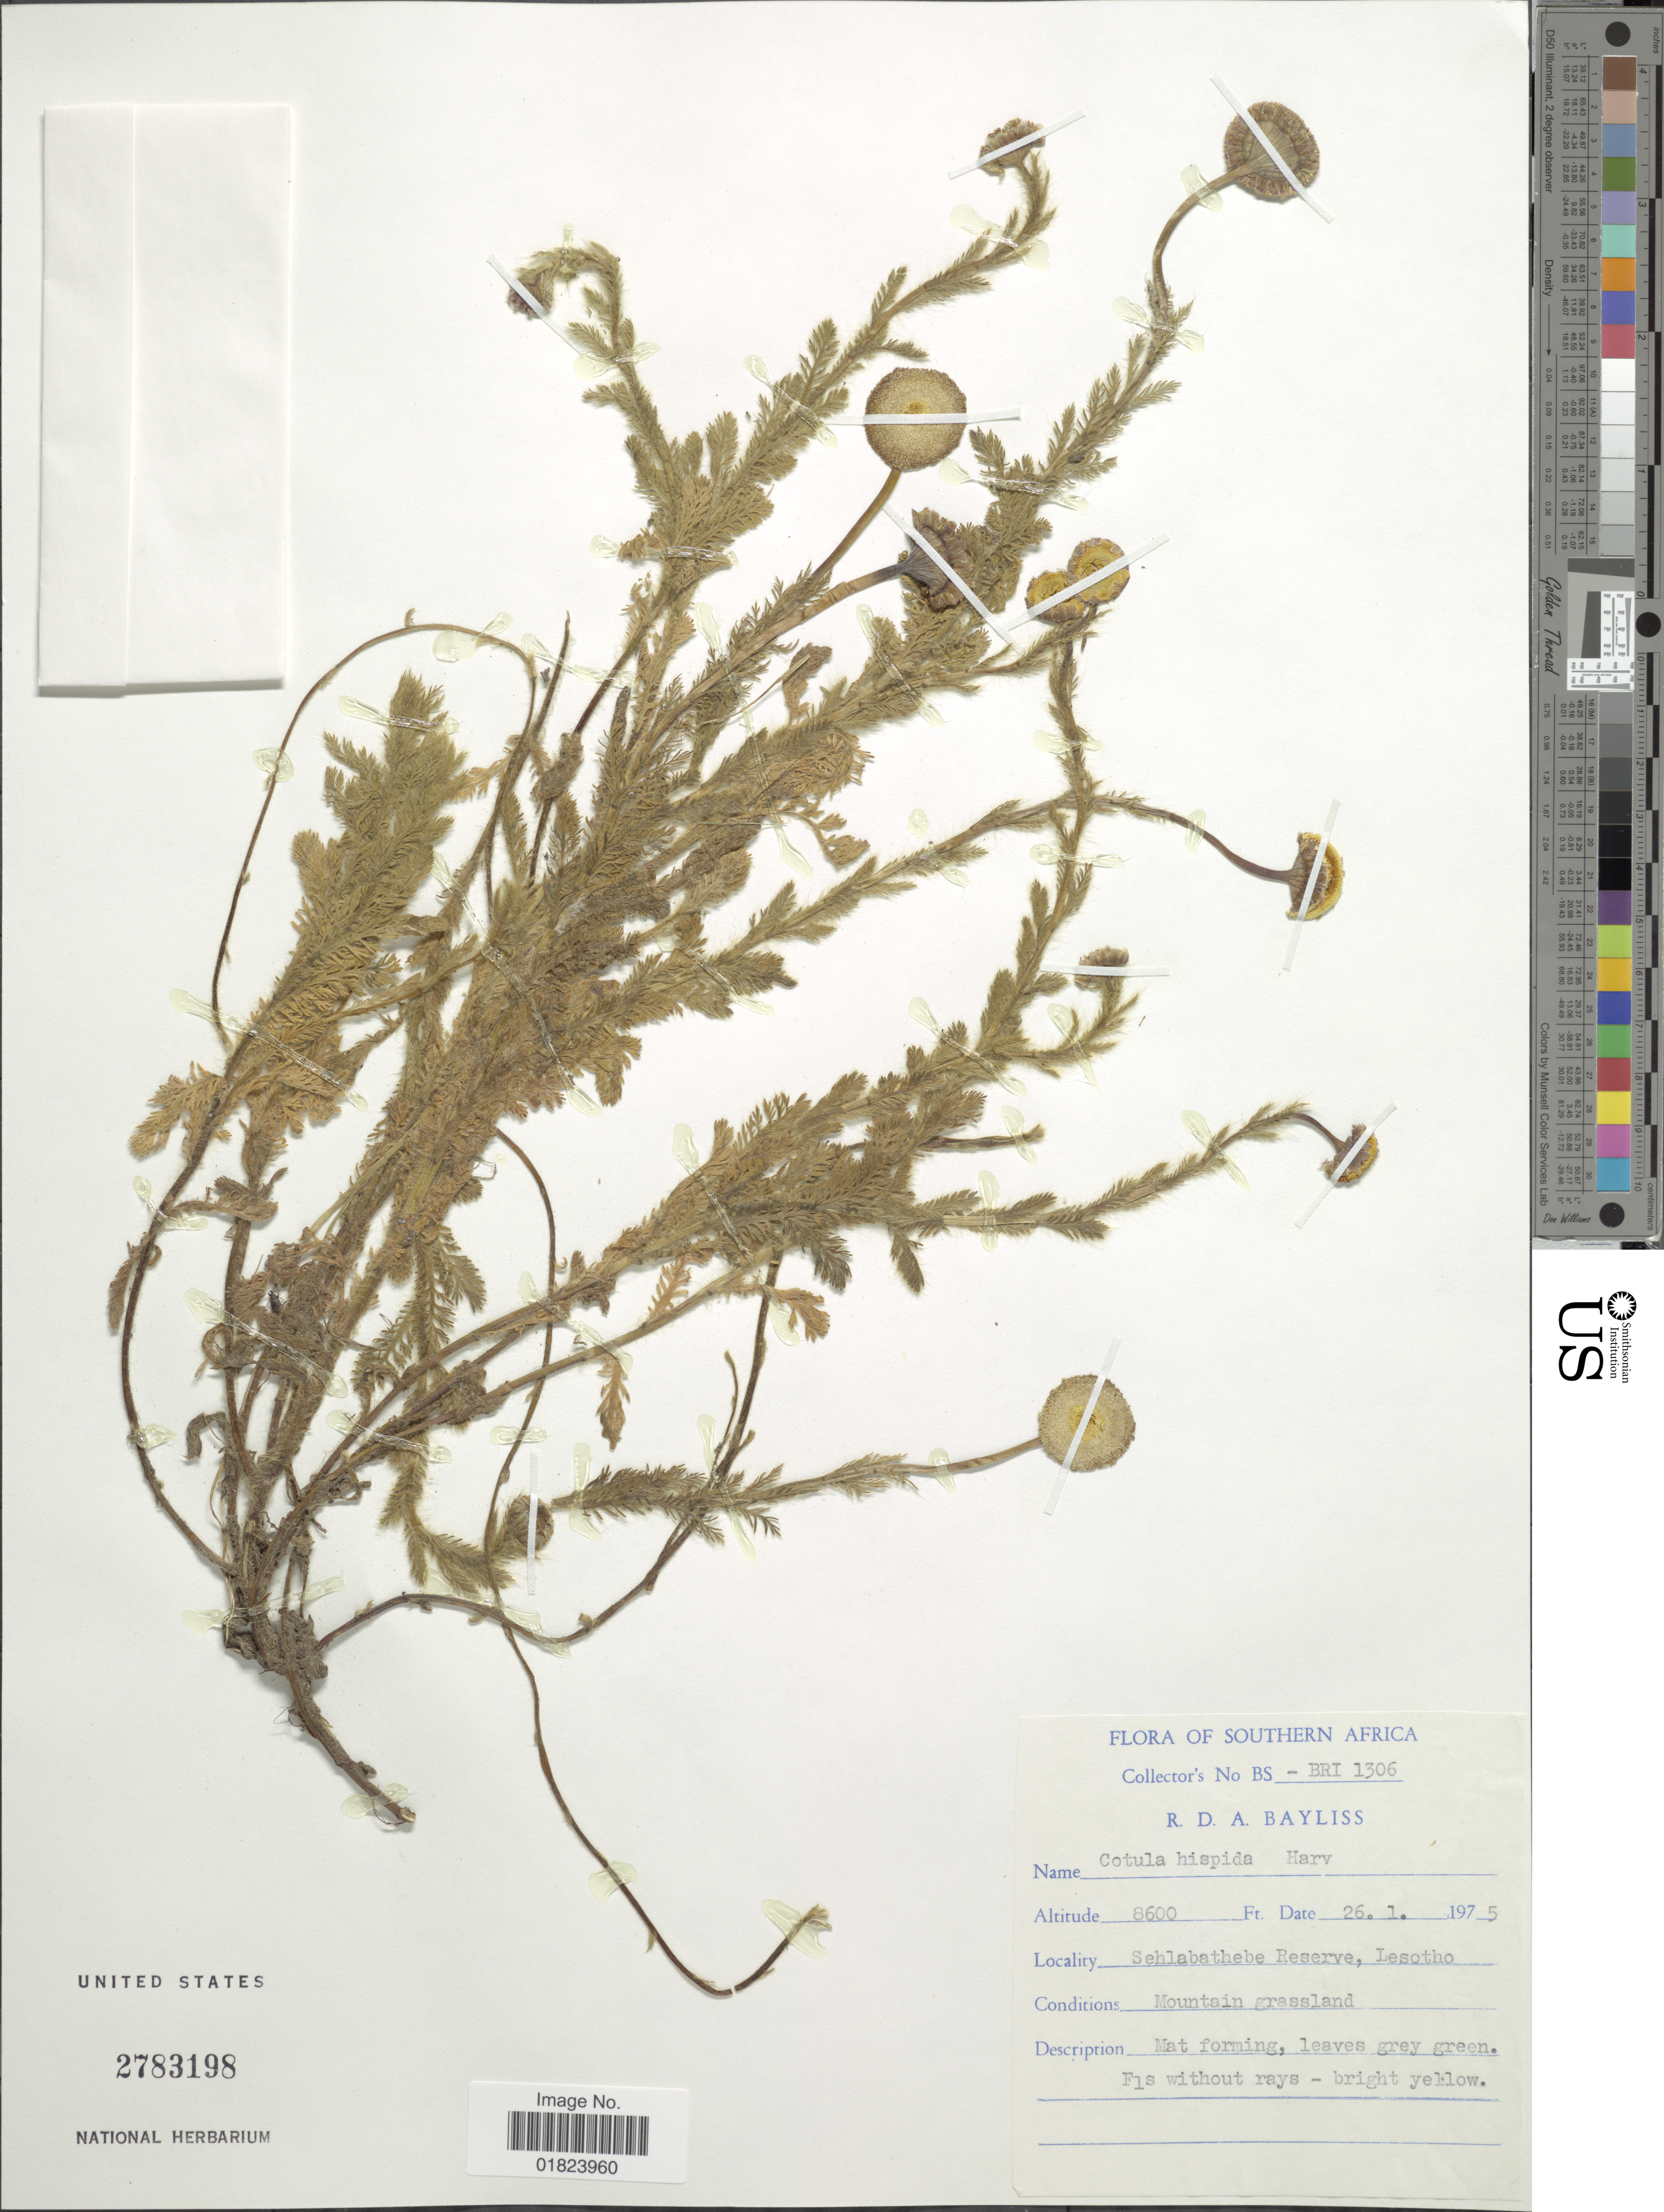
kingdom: Plantae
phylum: Tracheophyta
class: Magnoliopsida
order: Asterales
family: Asteraceae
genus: Cotula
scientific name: Cotula hispida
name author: (DC.) Harv.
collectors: R. Bayliss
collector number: BRI 1306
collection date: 1975-01-26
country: South Africa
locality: Sehlabathebe Reserve, Lesotho, Mountain grassland.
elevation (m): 2621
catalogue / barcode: US 2783198